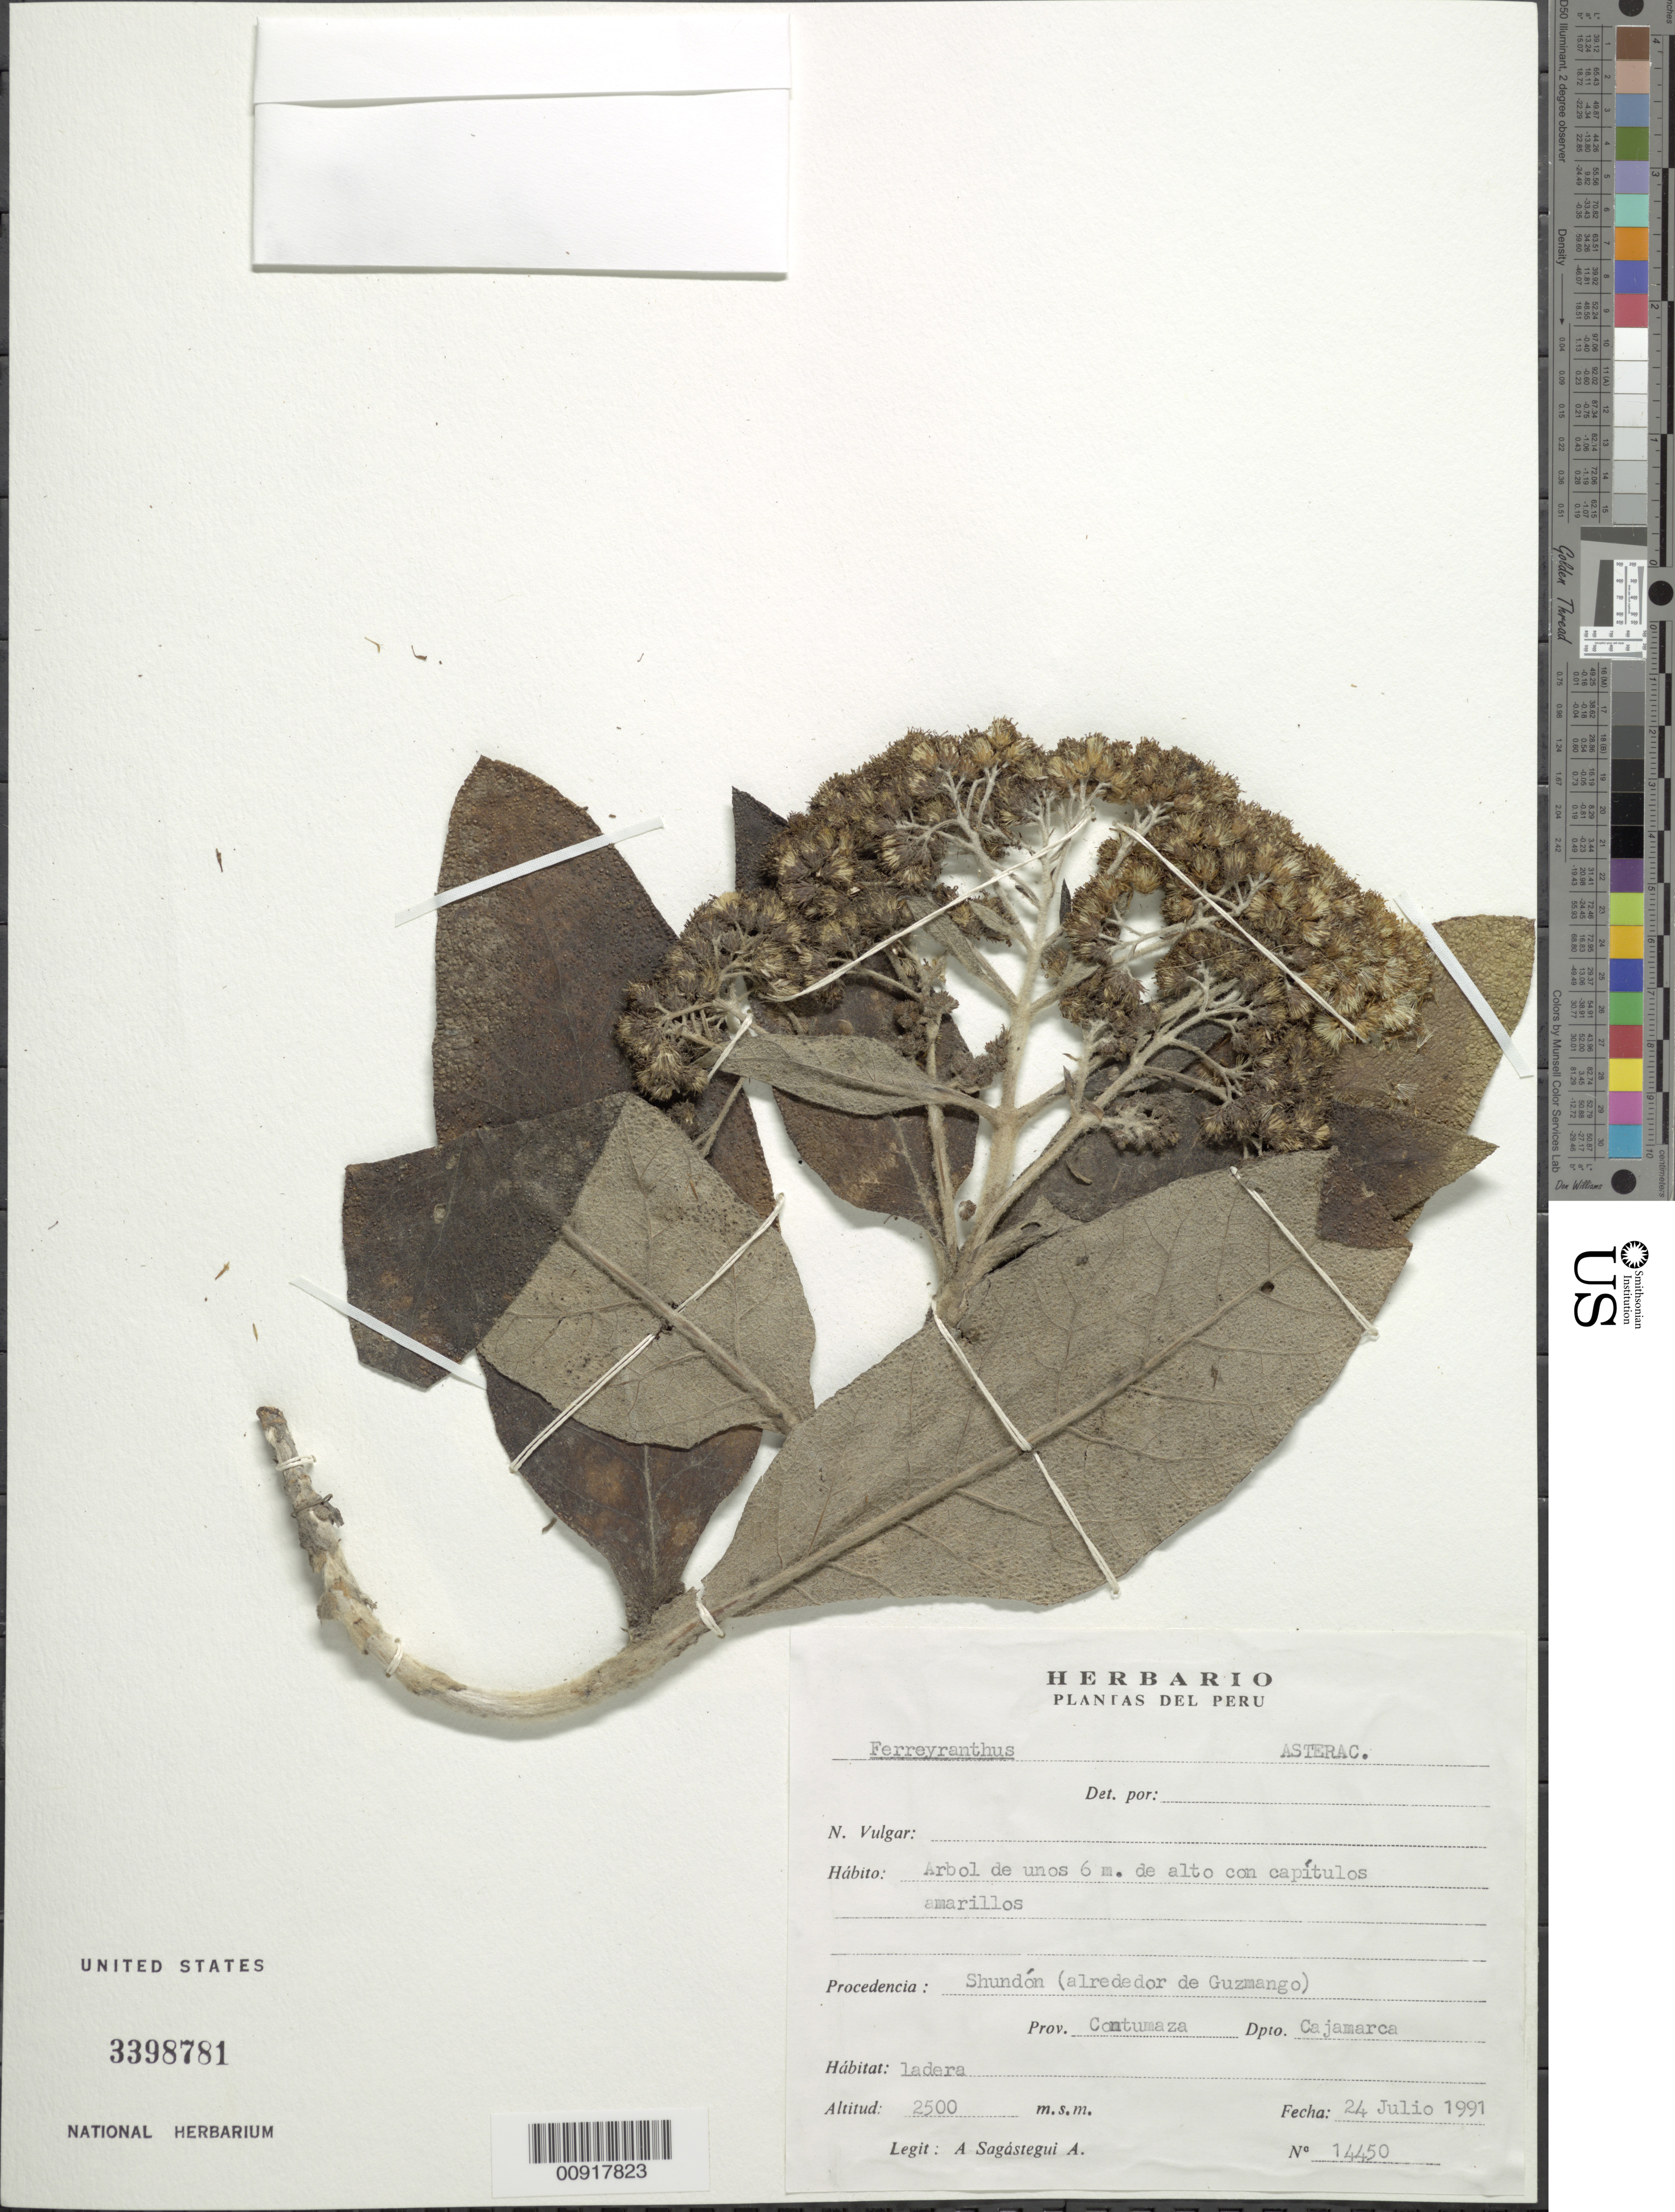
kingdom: Plantae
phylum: Tracheophyta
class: Magnoliopsida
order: Asterales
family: Asteraceae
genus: Ferreyranthus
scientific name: Ferreyranthus verbascifolius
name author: (Kunth) H. Rob. & Brettell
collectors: A. Sagástegui A.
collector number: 14450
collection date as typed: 24 July 1991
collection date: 1991-07-24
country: Peru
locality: Prov. Contumaza, Dpto. Cajamarca, Shundón (alrededor de Guzmango)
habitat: Ladera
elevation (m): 2500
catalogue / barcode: US 3398781